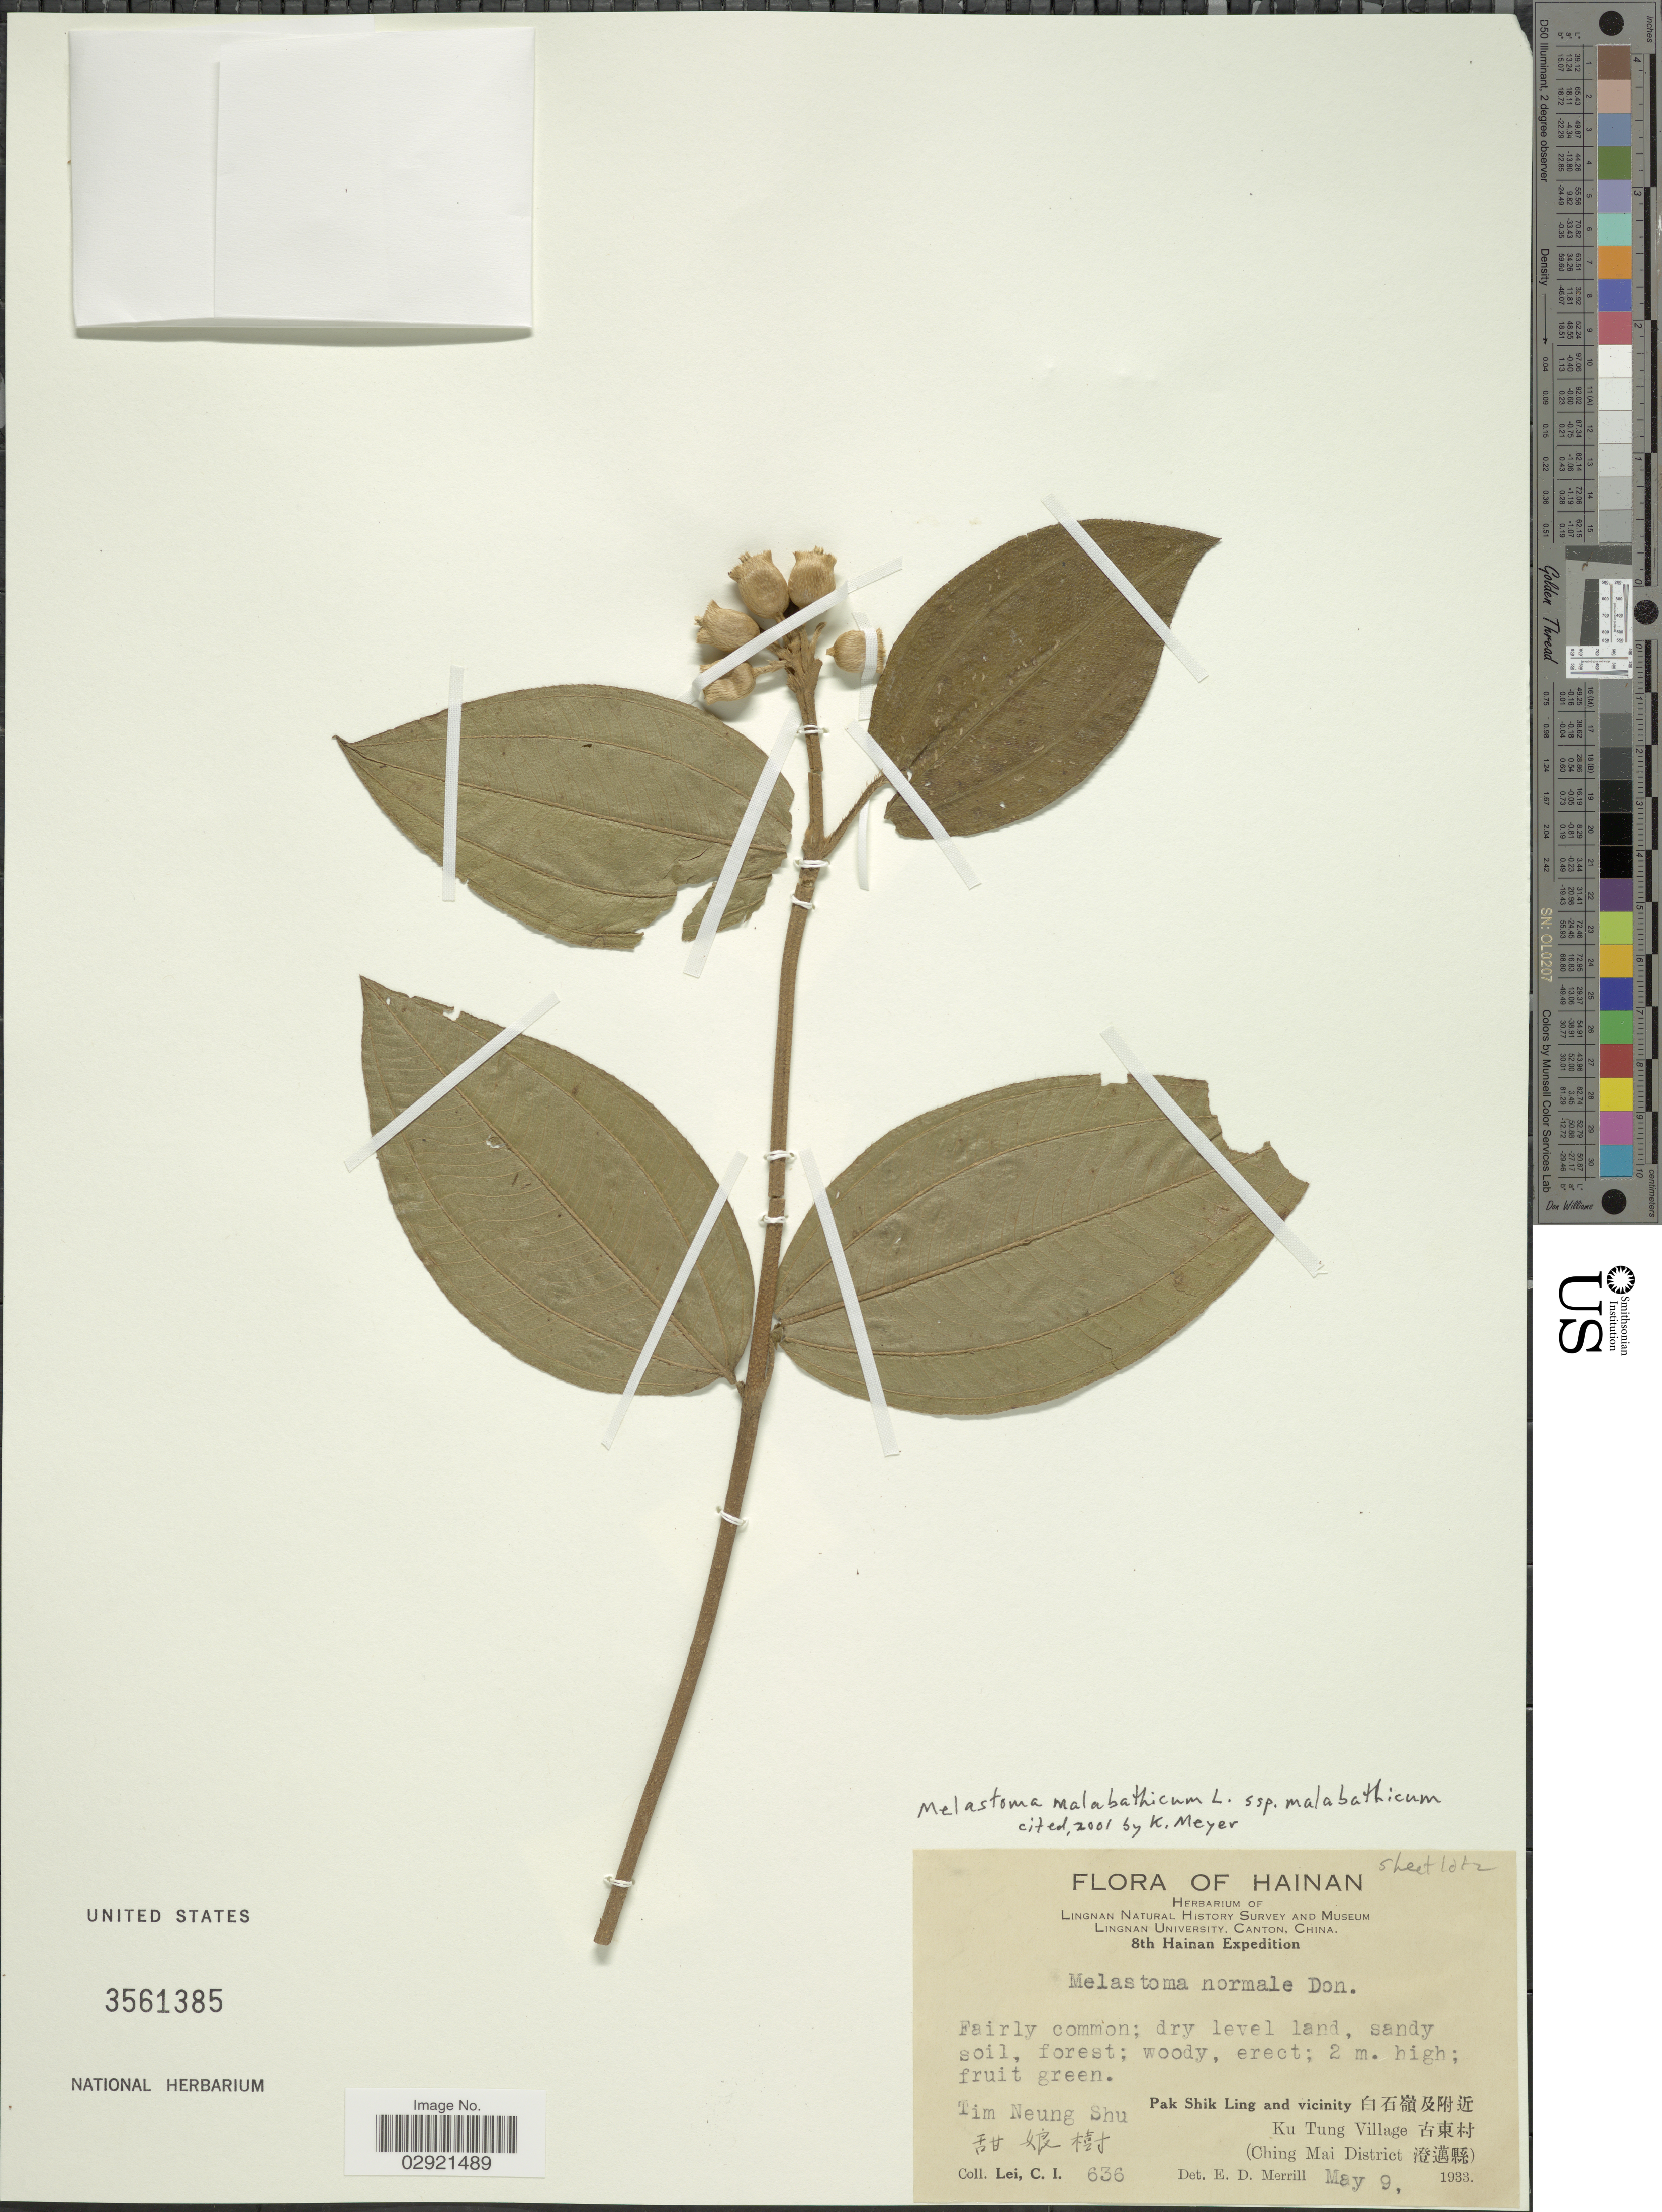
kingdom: Plantae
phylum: Tracheophyta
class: Magnoliopsida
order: Myrtales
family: Melastomataceae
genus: Melastoma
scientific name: Melastoma malabathricum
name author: L.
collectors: C. I. Lei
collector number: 636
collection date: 1933-05-09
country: China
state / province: Hainan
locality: Pak Shik Ling and vicinity. Tim Neung Shu. Ku Tung Village. (Ching Mai District).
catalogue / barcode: US 3561385